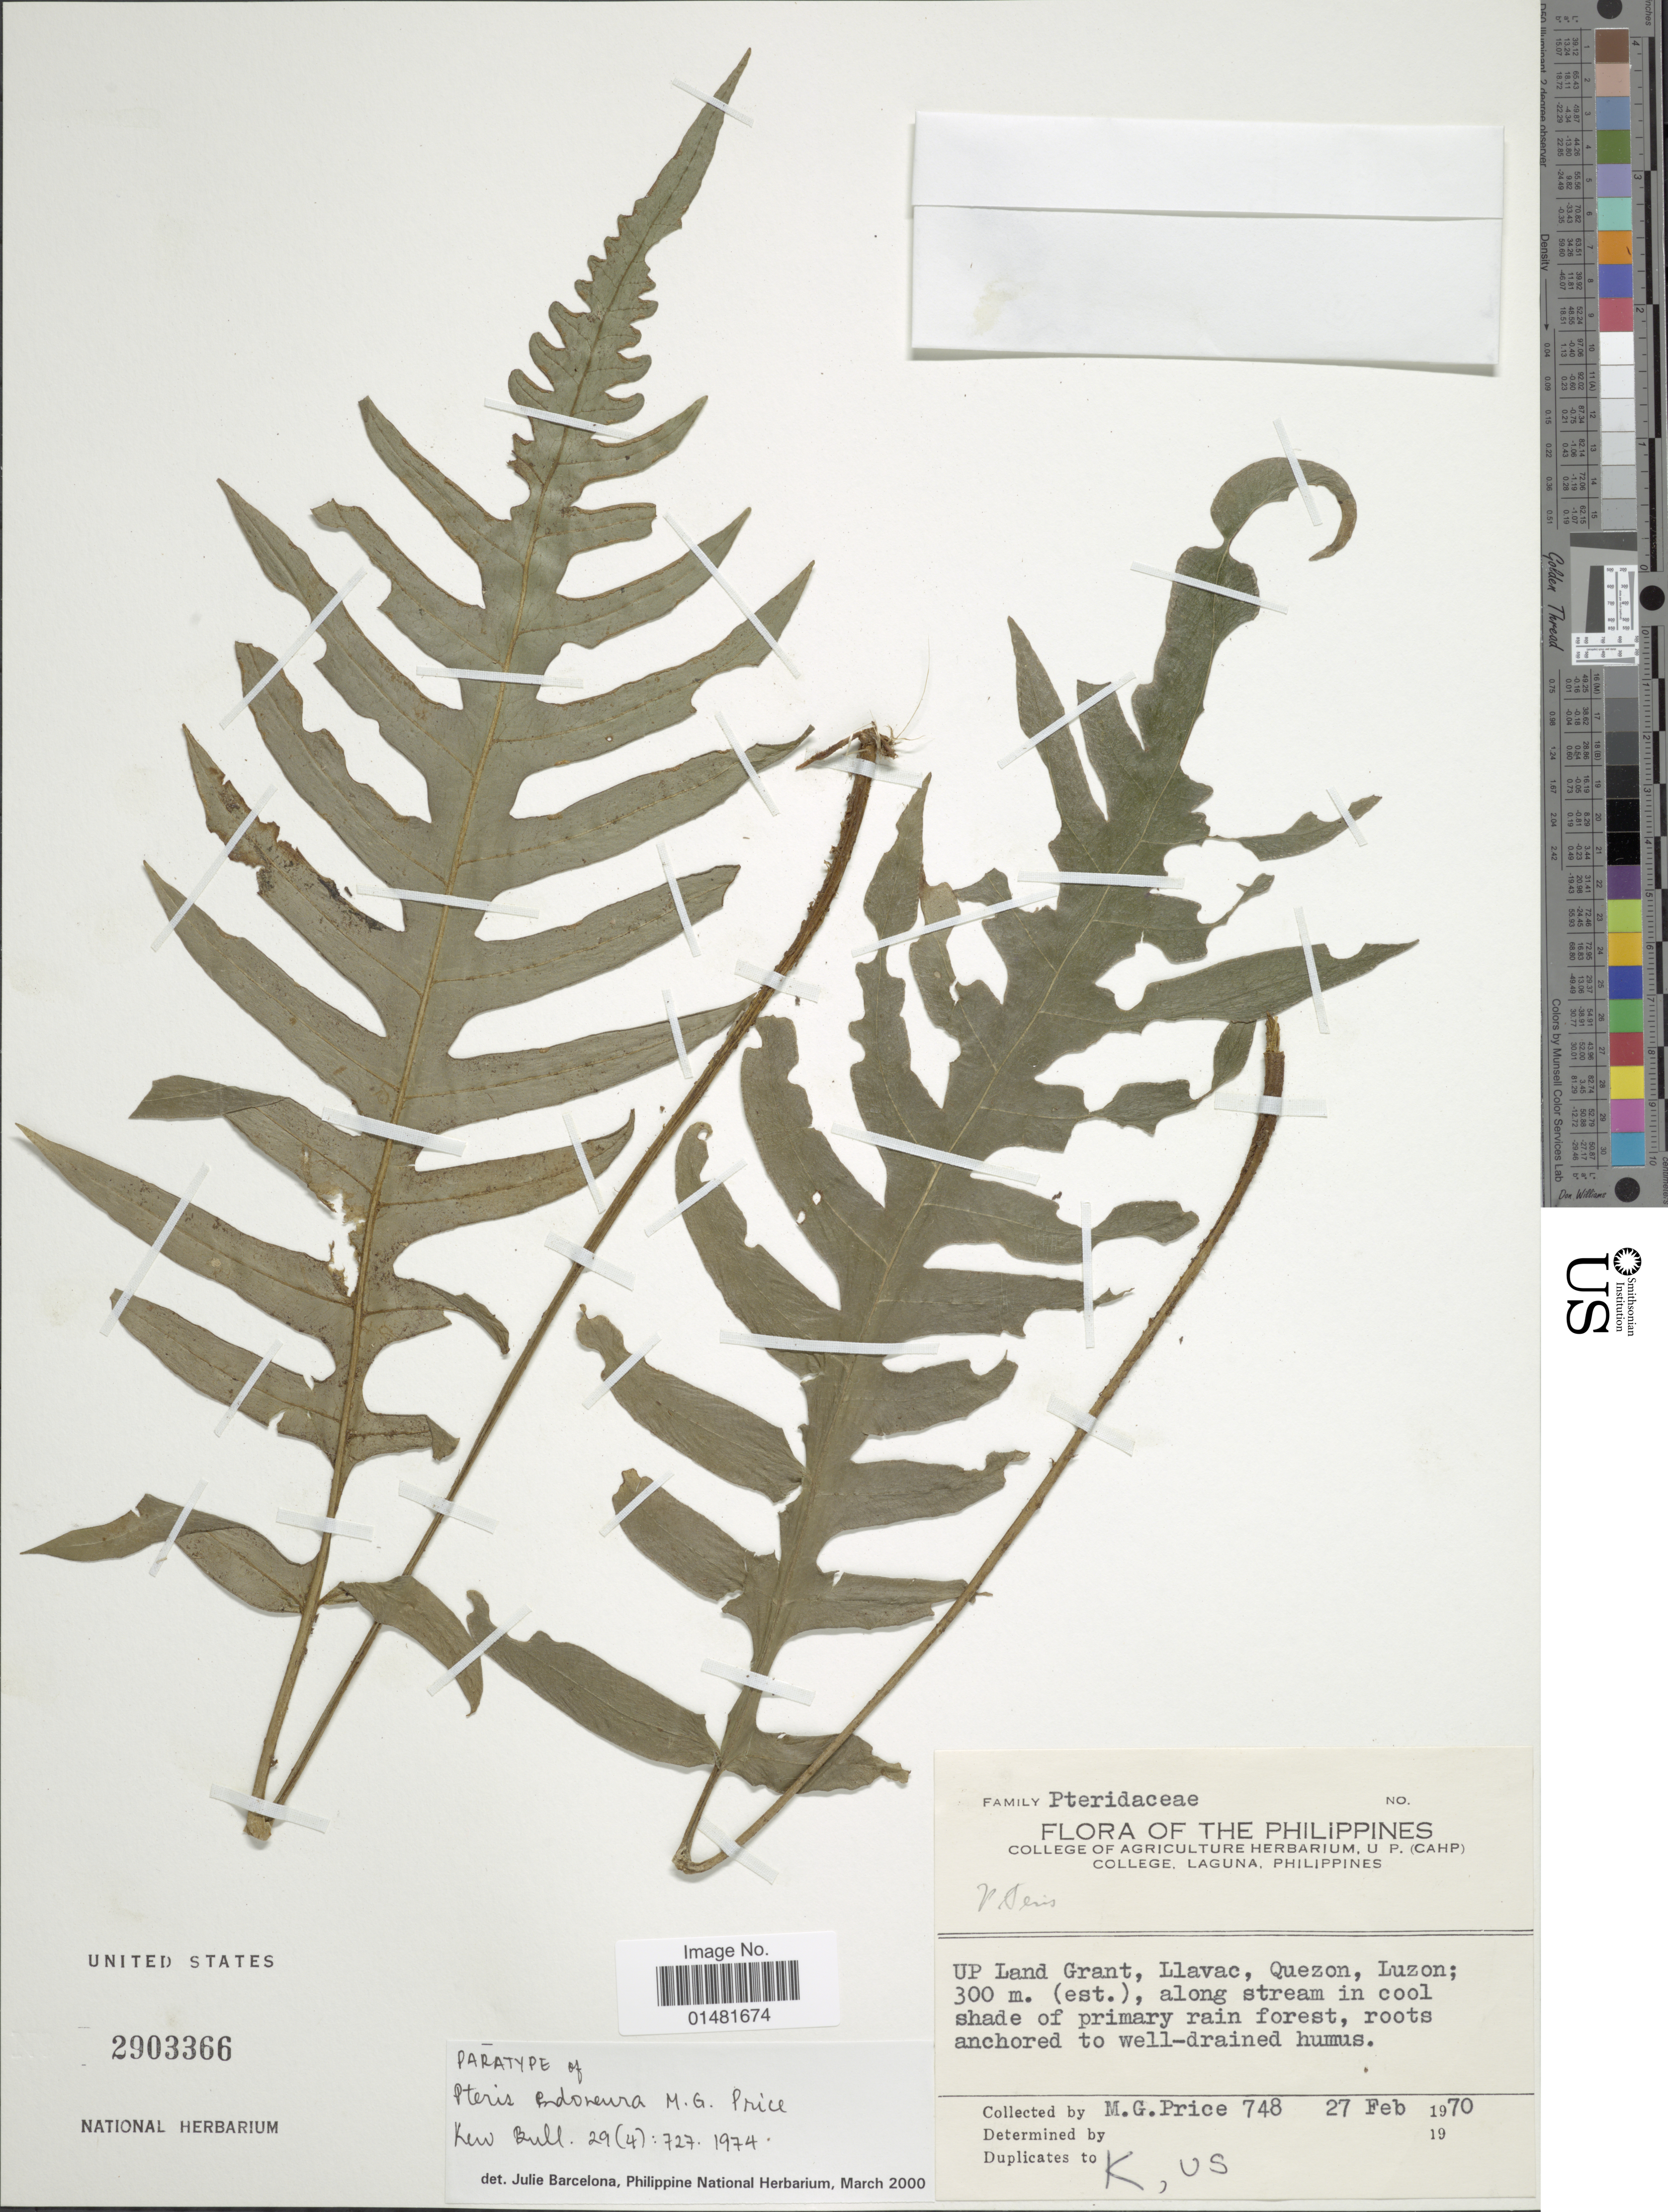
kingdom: Plantae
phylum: Tracheophyta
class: Polypodiopsida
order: Polypodiales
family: Pteridaceae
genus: Pteris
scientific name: Pteris endoneura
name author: M.G. Price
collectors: M. G. Price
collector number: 748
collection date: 1970-02-27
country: Philippines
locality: Up Land Grant, Llavac, Quezon, Luzon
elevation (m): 300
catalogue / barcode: US 2903366